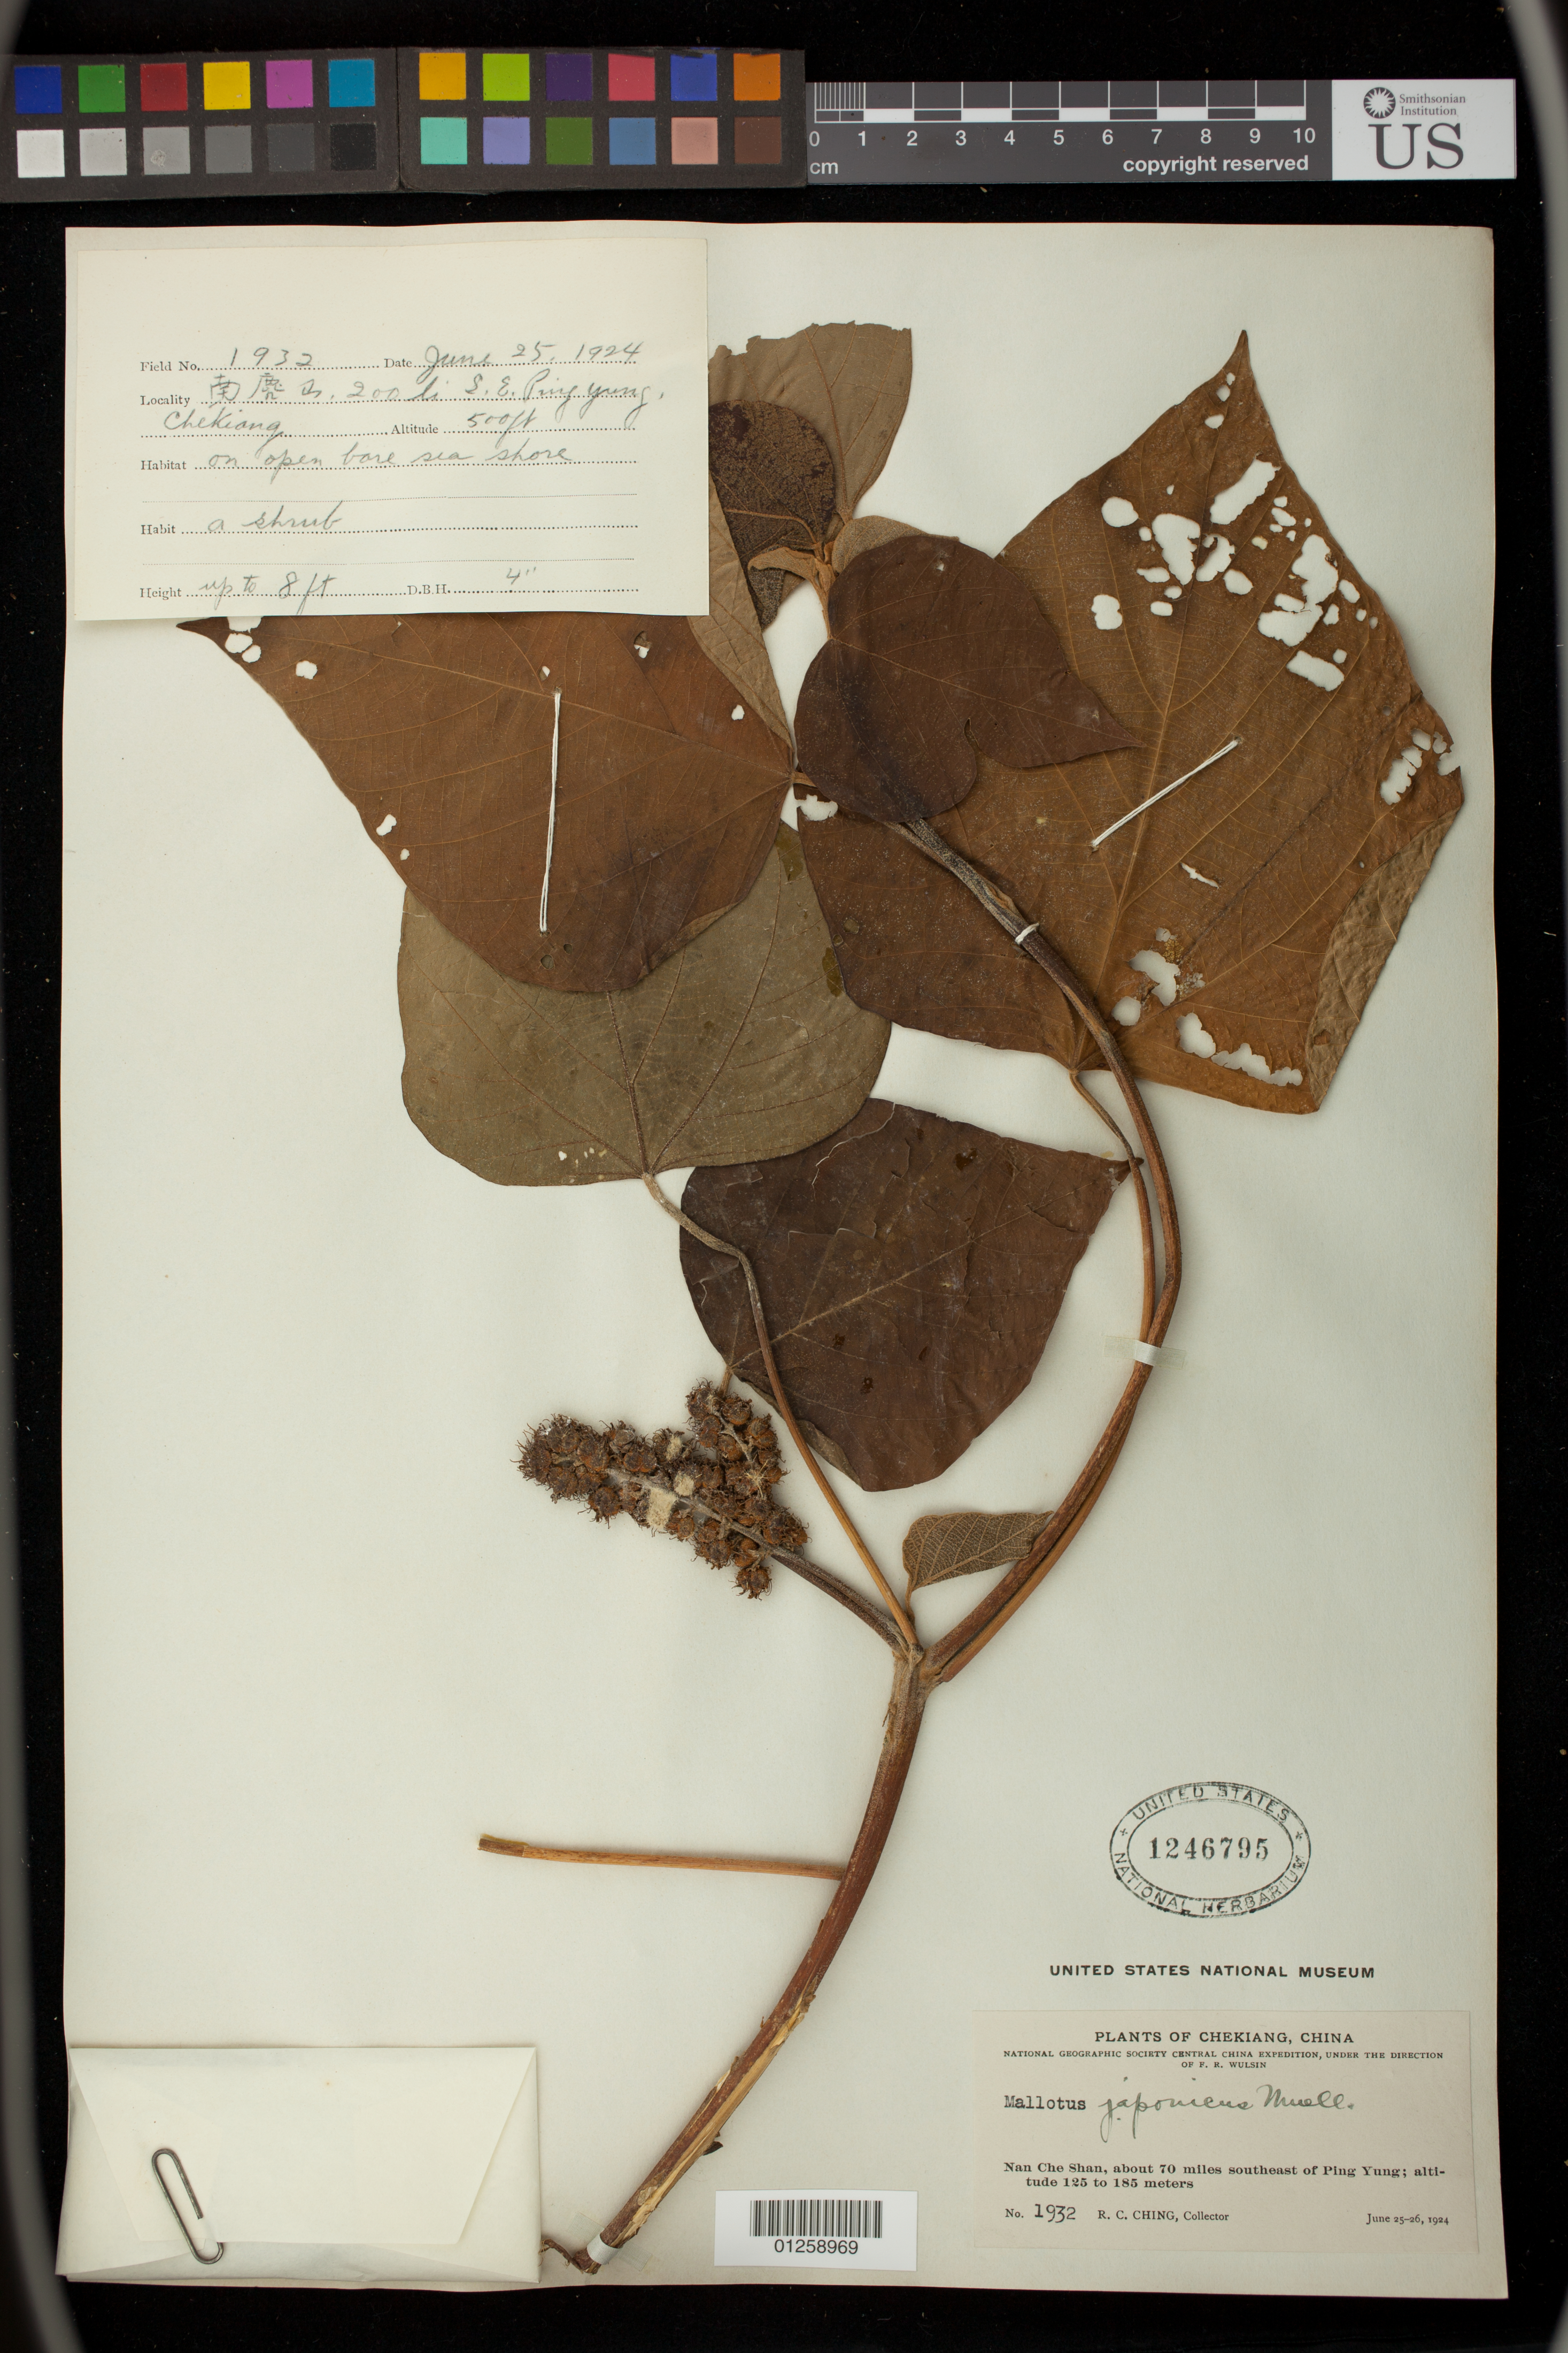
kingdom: Plantae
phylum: Tracheophyta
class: Magnoliopsida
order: Malpighiales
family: Euphorbiaceae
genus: Mallotus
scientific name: Mallotus japonicus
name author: (Spreng.) Müll. Arg.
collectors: R. C. Ching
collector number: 1932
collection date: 1924-06-25/1924-06-26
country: China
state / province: Zhejiang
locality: Nan Che Shan, about 70 miles southeast of Ping Yung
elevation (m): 125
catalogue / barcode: US 1246795